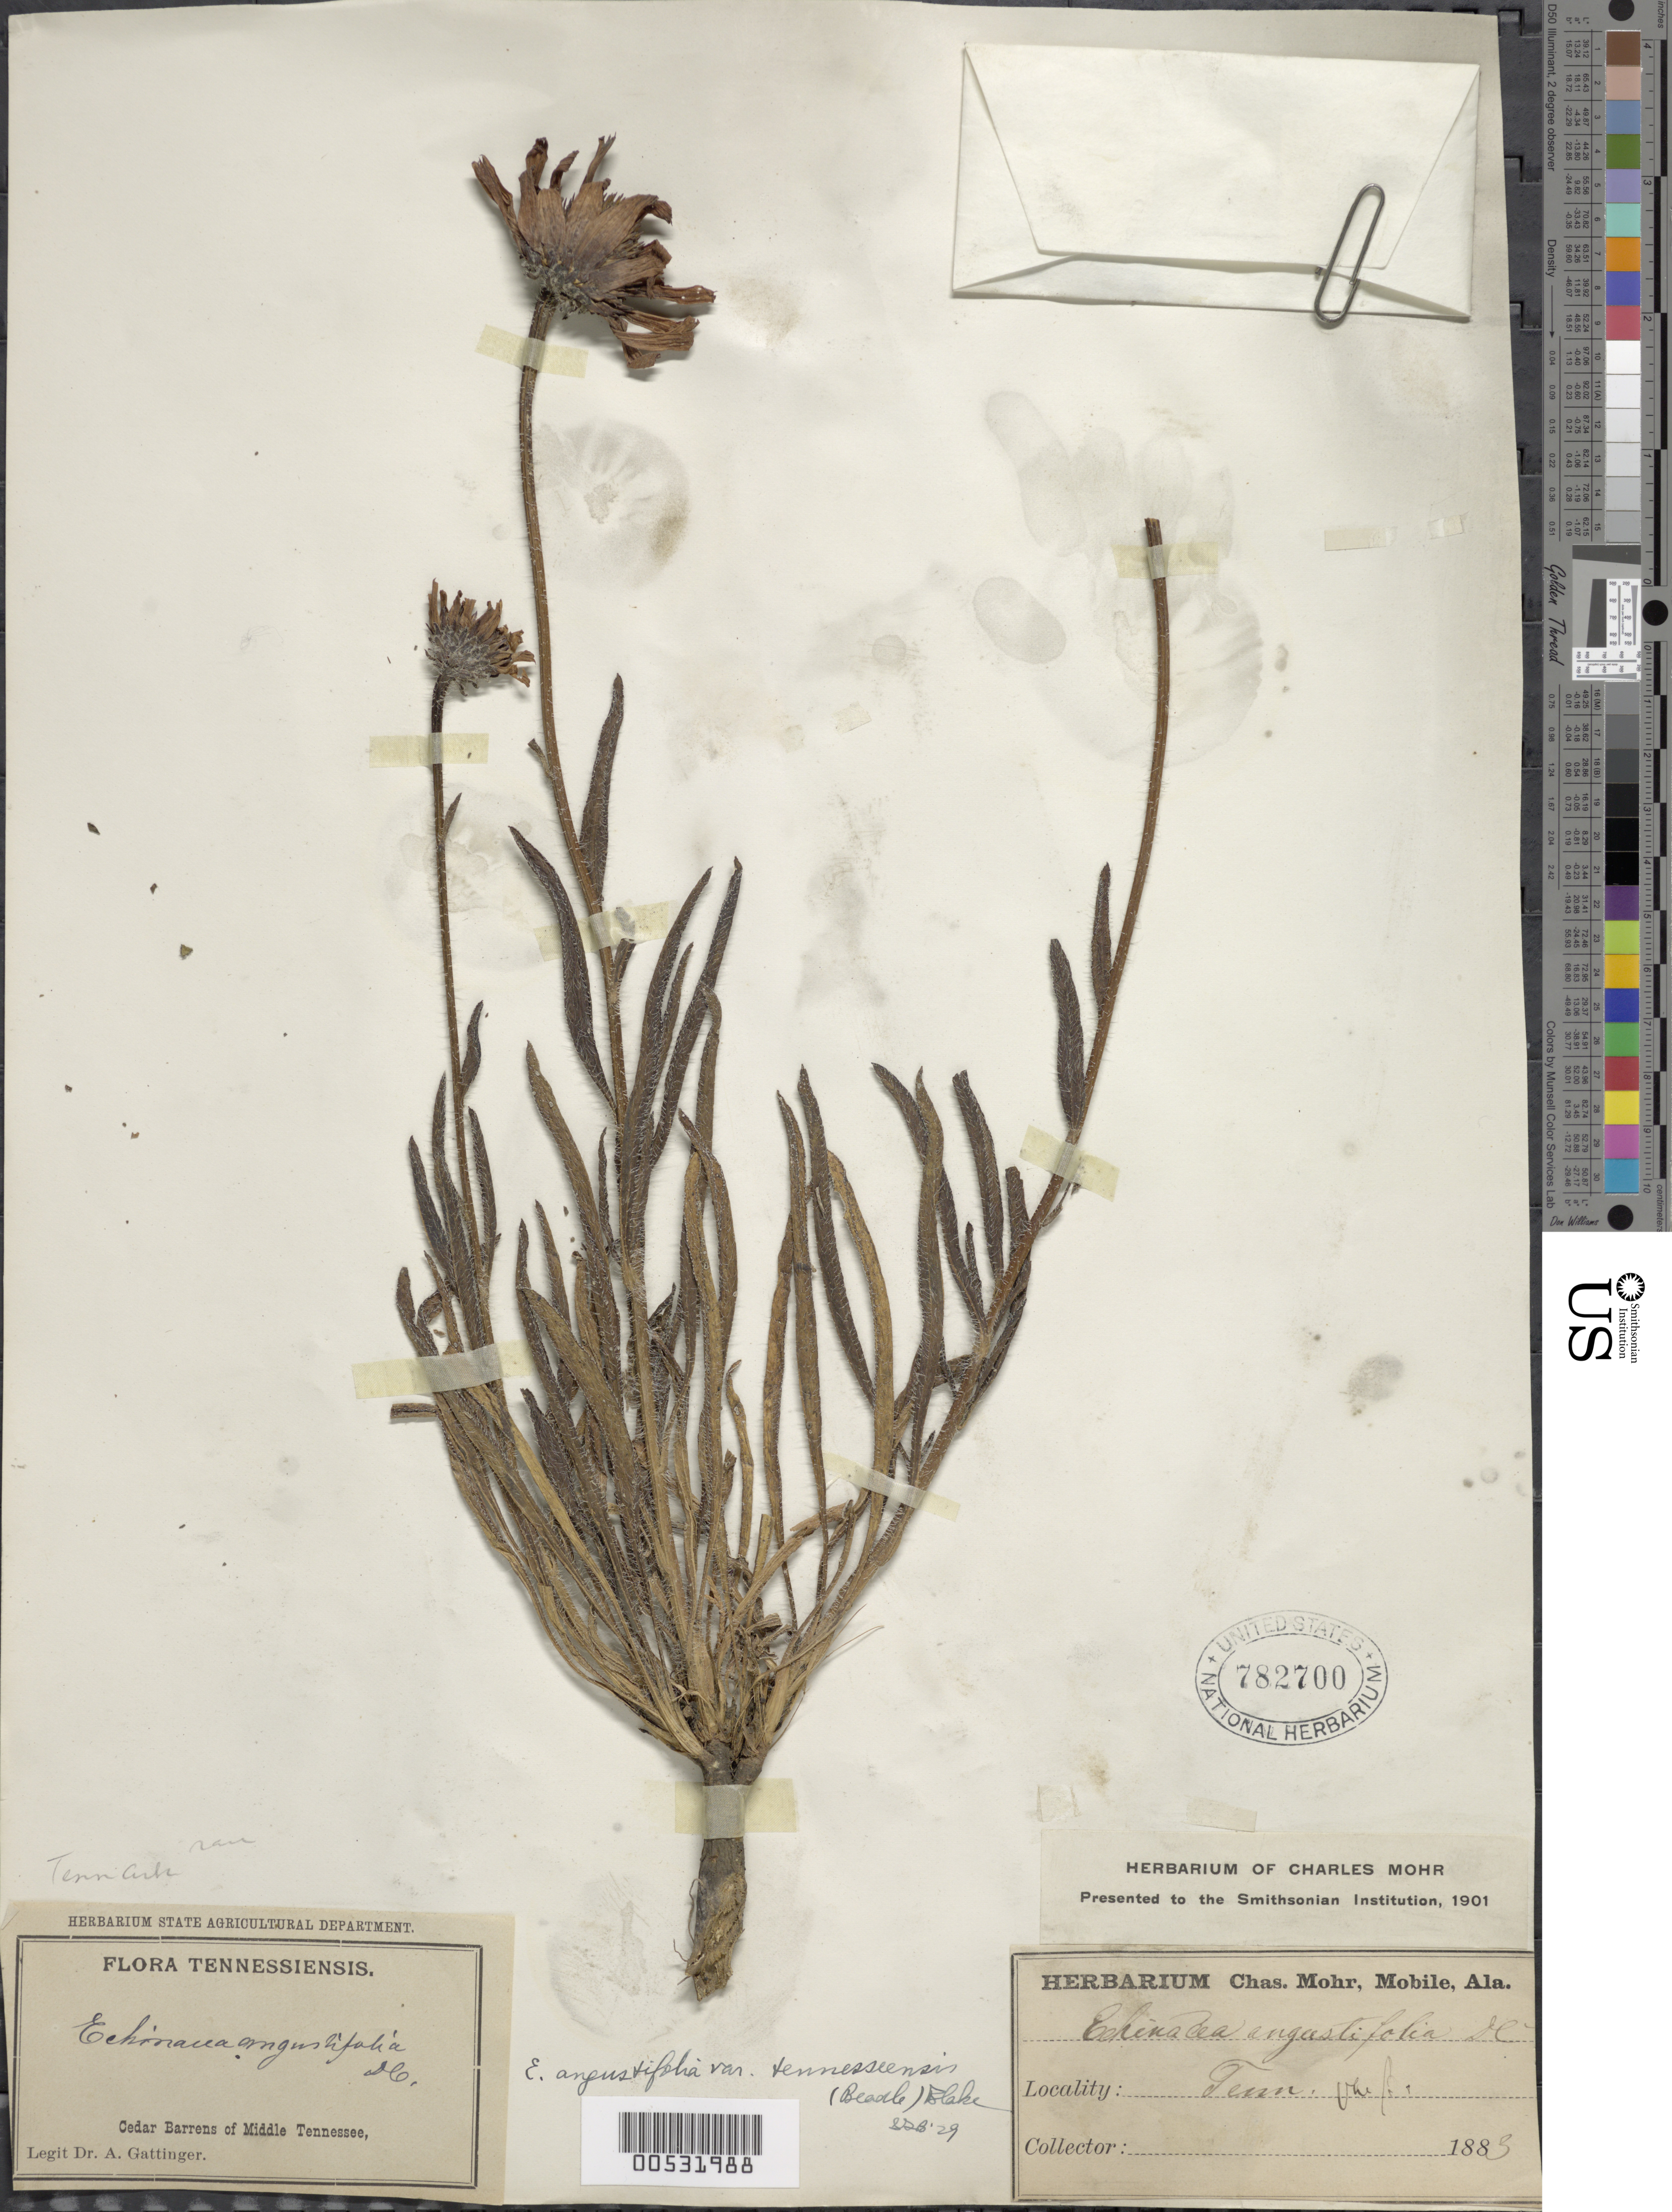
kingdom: Plantae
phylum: Tracheophyta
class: Magnoliopsida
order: Asterales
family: Asteraceae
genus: Echinacea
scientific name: Echinacea tennesseensis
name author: (Beadle) Small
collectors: A. Gattinger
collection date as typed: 1883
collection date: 1883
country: United States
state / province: Tennessee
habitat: Cedar barrens.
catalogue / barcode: US 782700